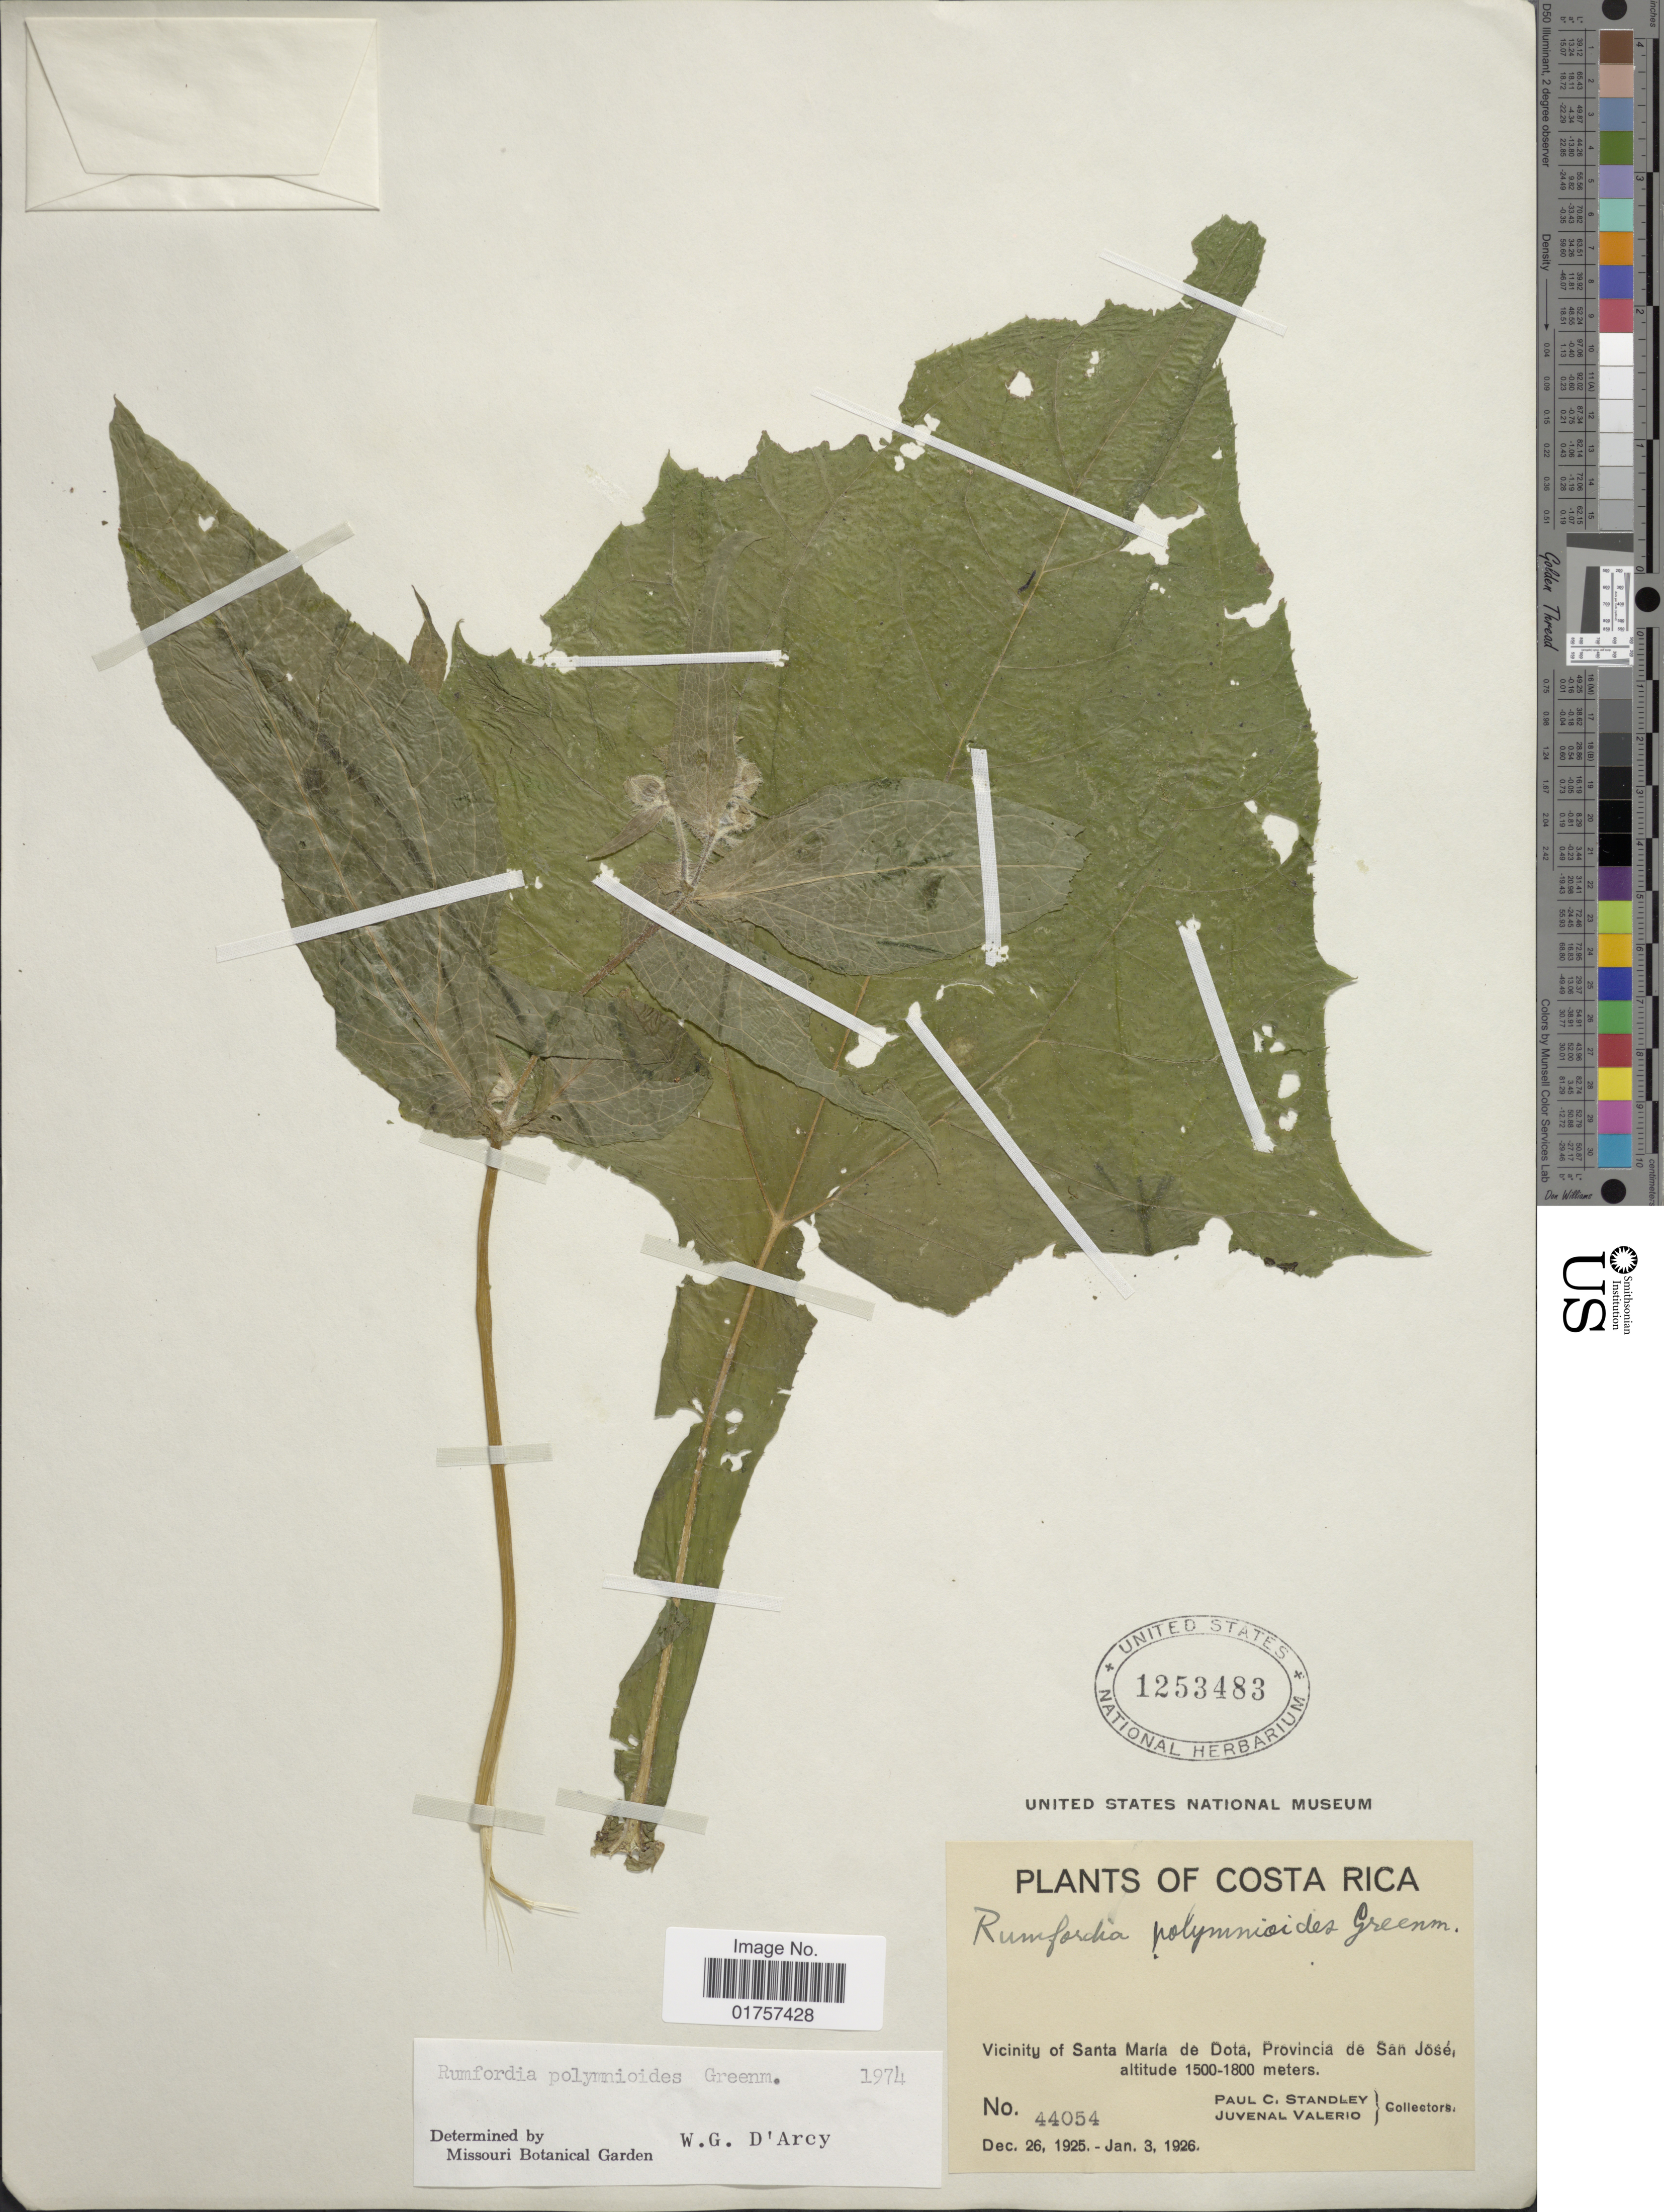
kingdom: Plantae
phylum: Tracheophyta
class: Magnoliopsida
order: Asterales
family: Asteraceae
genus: Rumfordia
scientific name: Rumfordia polymnioides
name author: Greenm.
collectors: P. C. Standley & J. Valerio R.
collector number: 44054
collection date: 1925-12-26/1926-01-03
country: Costa Rica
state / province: San José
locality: Vicinity of Santa María de Dota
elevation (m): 1500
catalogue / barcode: US 1253483